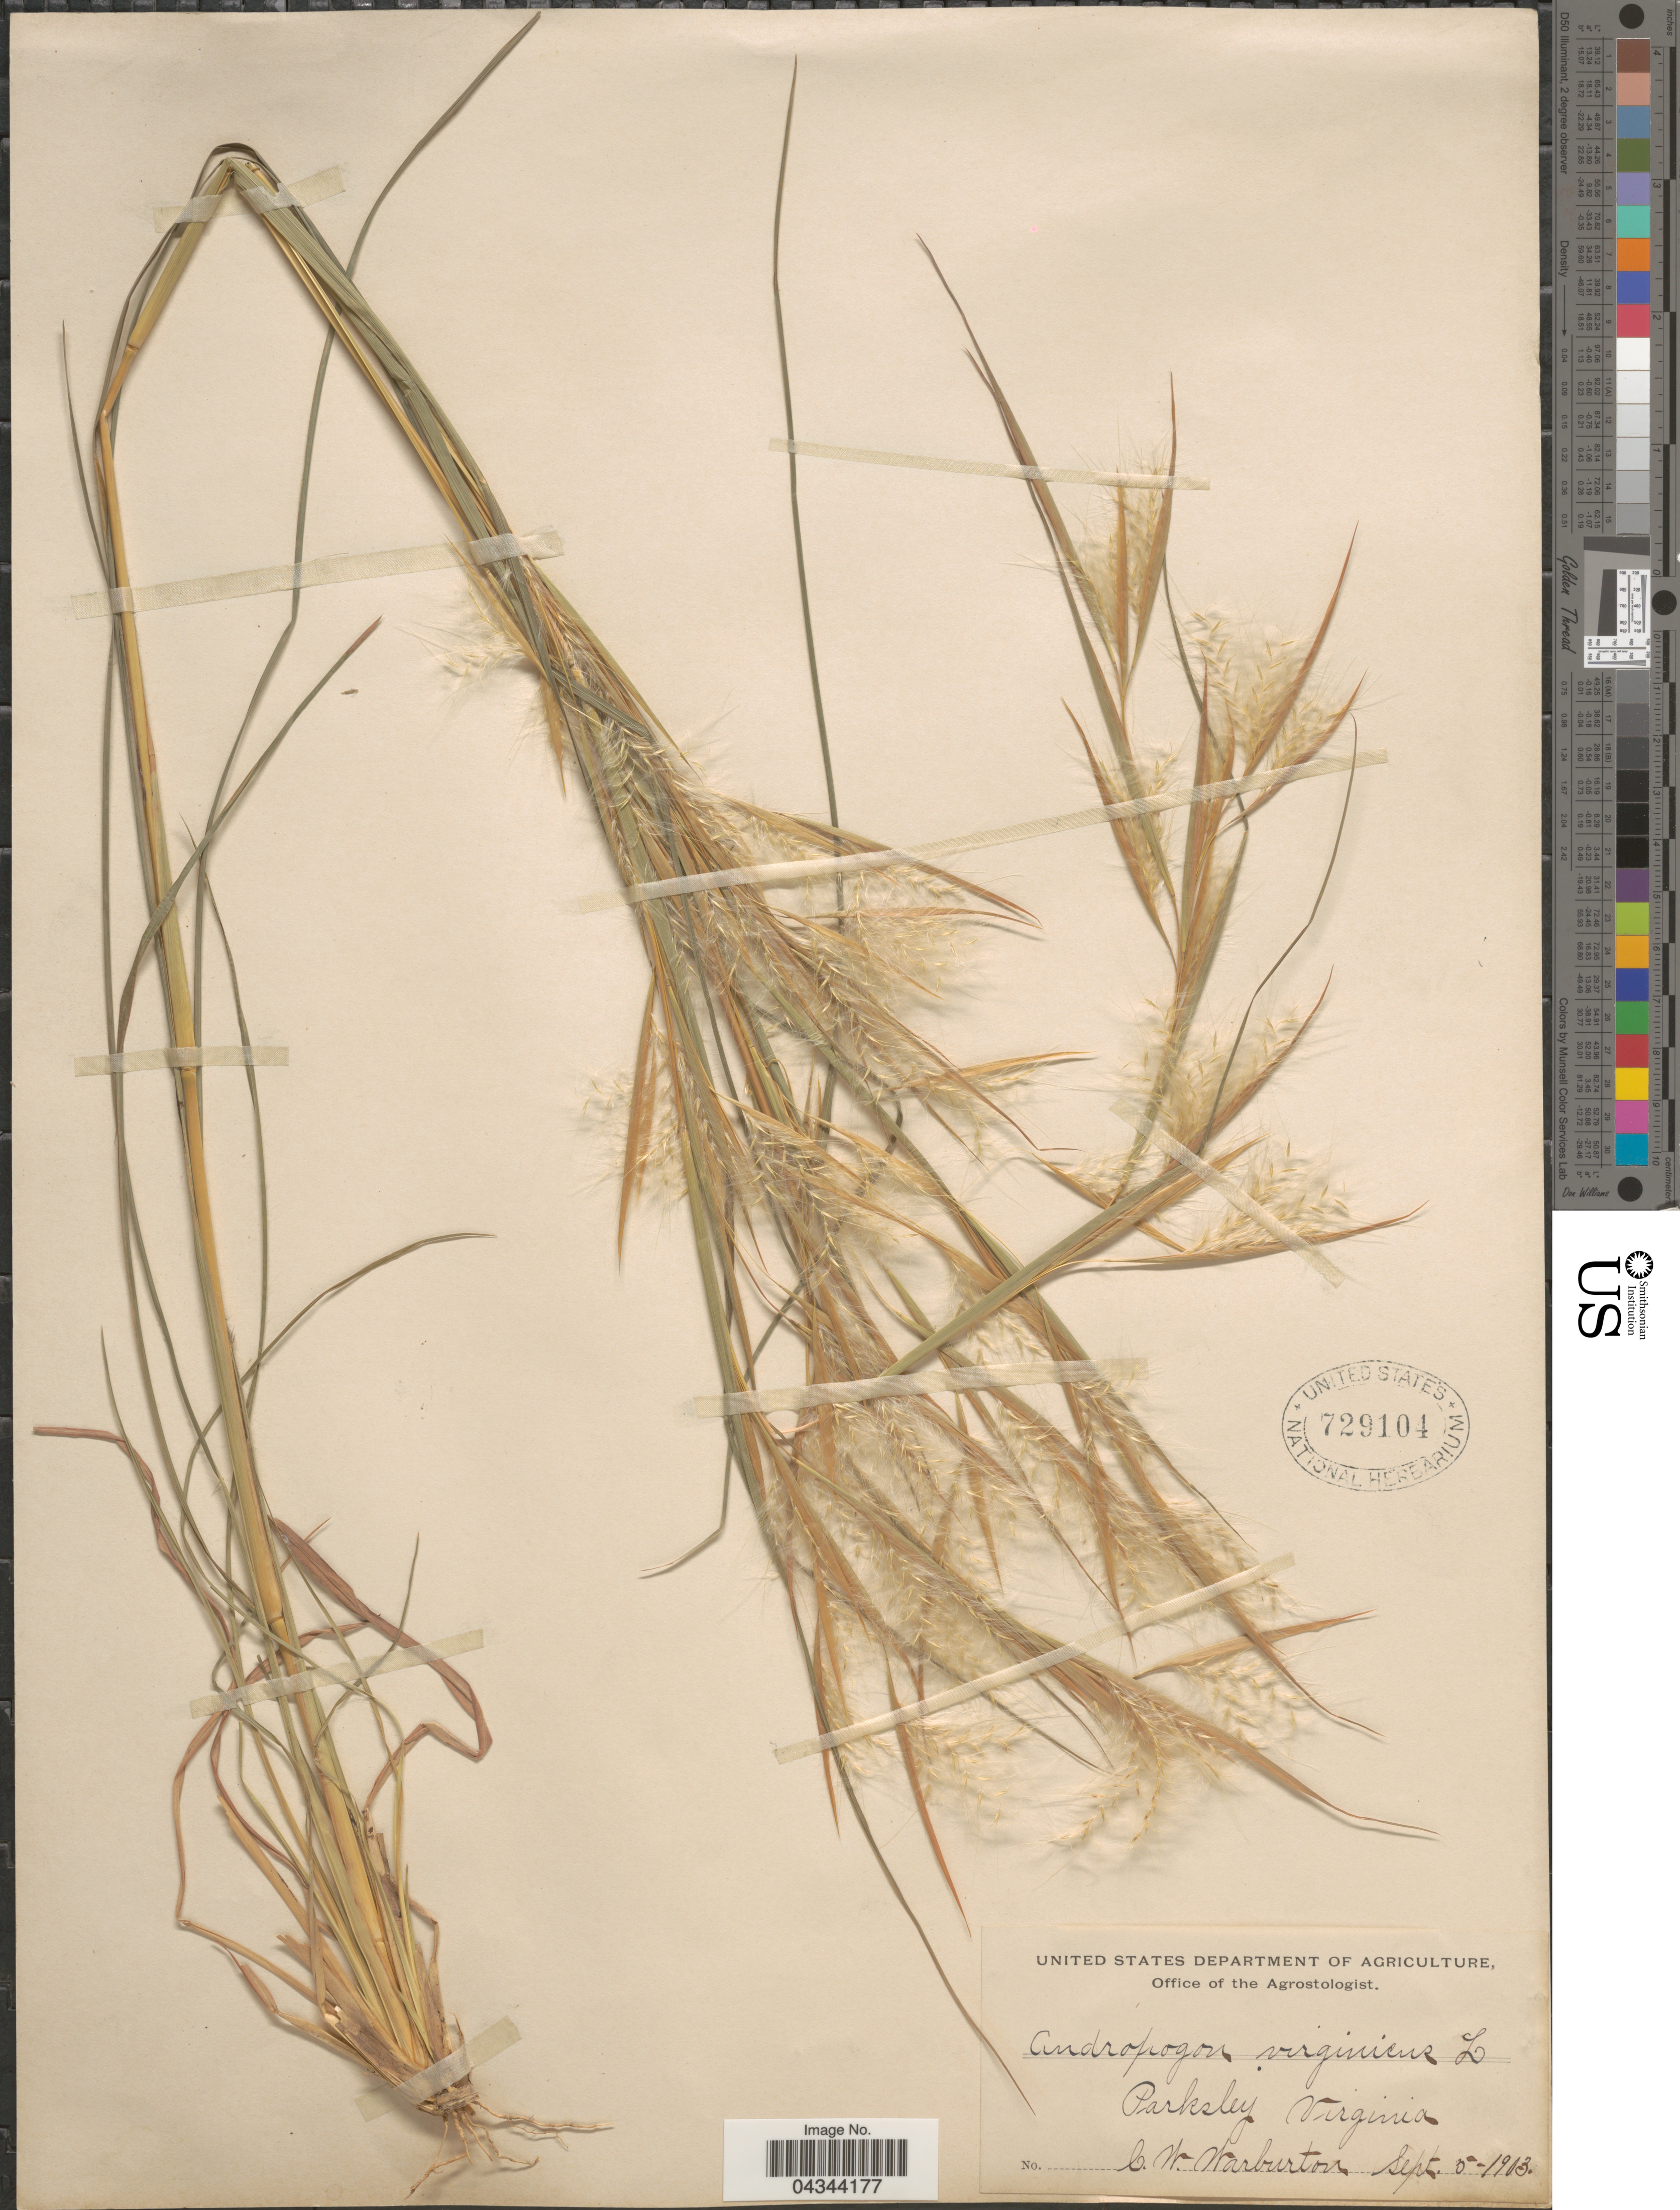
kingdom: Plantae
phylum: Tracheophyta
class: Liliopsida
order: Poales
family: Poaceae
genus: Andropogon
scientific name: Andropogon virginicus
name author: L.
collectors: C. Warburton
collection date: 1903-09-05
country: United States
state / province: Virginia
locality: Parksley.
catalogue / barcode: US 729104